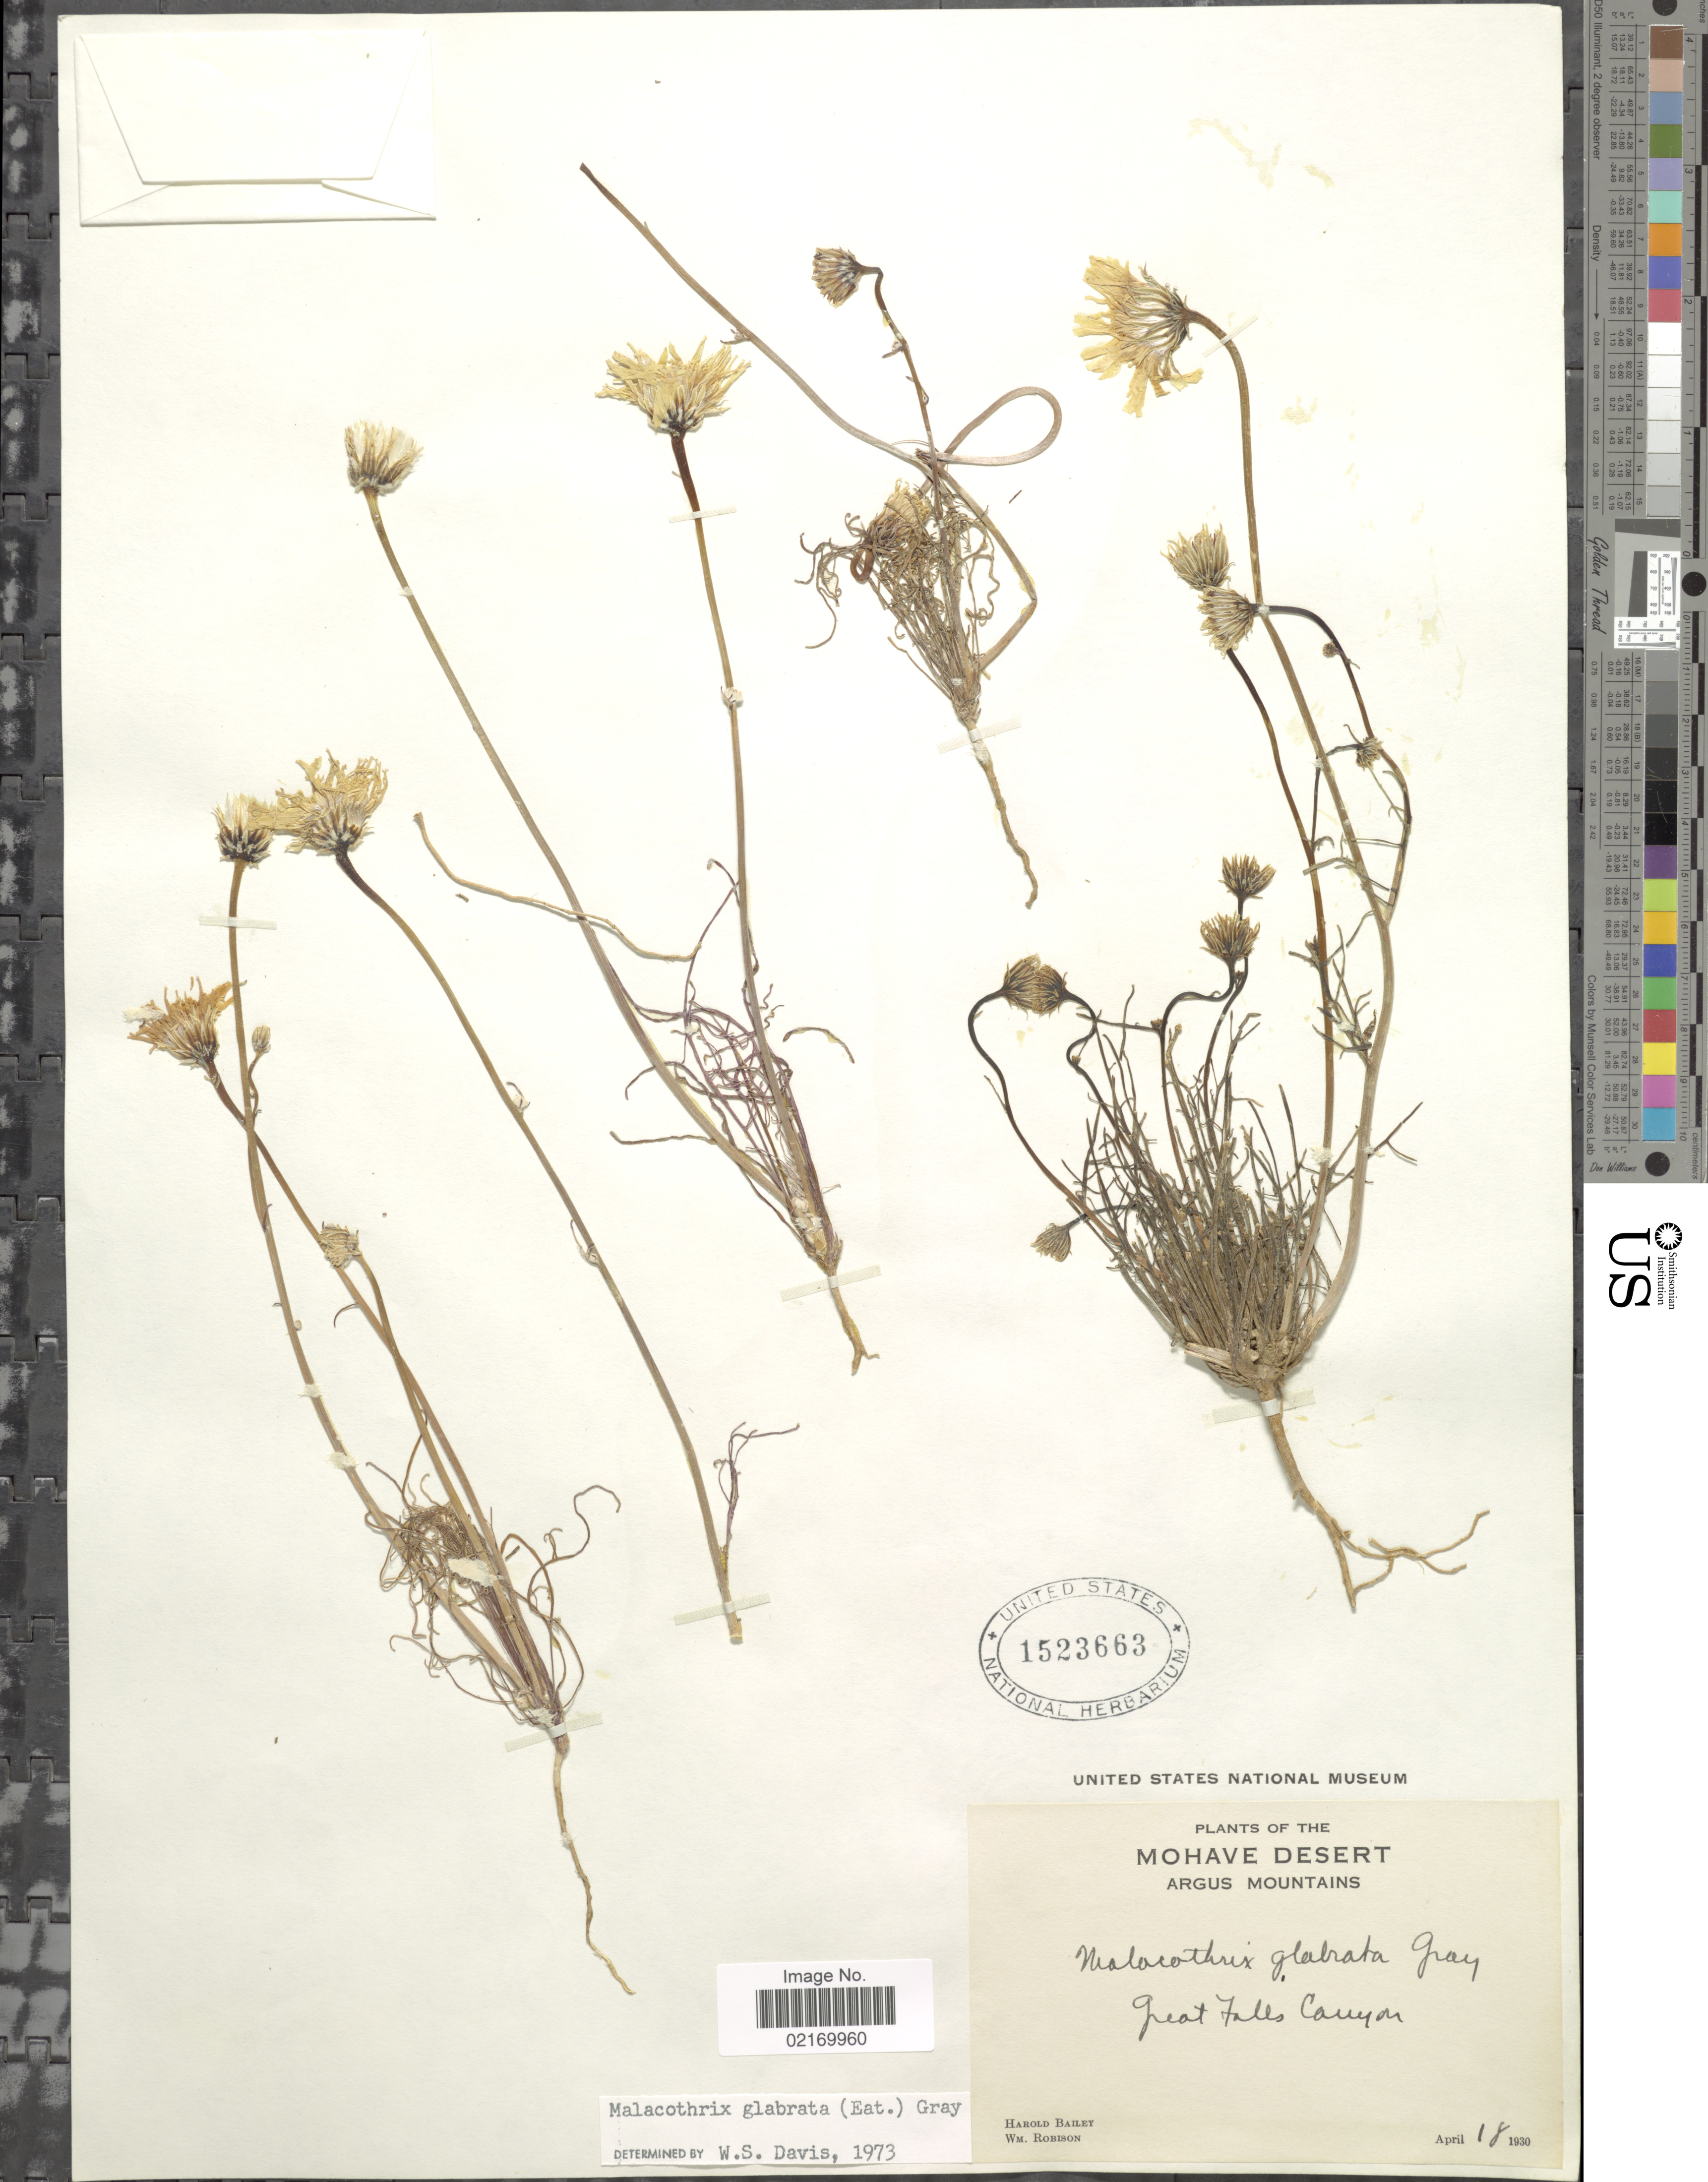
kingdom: Plantae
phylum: Tracheophyta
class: Magnoliopsida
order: Asterales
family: Asteraceae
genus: Malacothrix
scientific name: Malacothrix glabrata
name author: (A. Gray ex D.C. Eaton) A. Gray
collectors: H. Bailey & W. Robinson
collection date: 1930-04-18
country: United States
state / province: California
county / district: Kern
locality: Mohave Desert, Argus Mountains, Great Falls Canyon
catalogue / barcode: US 1523663